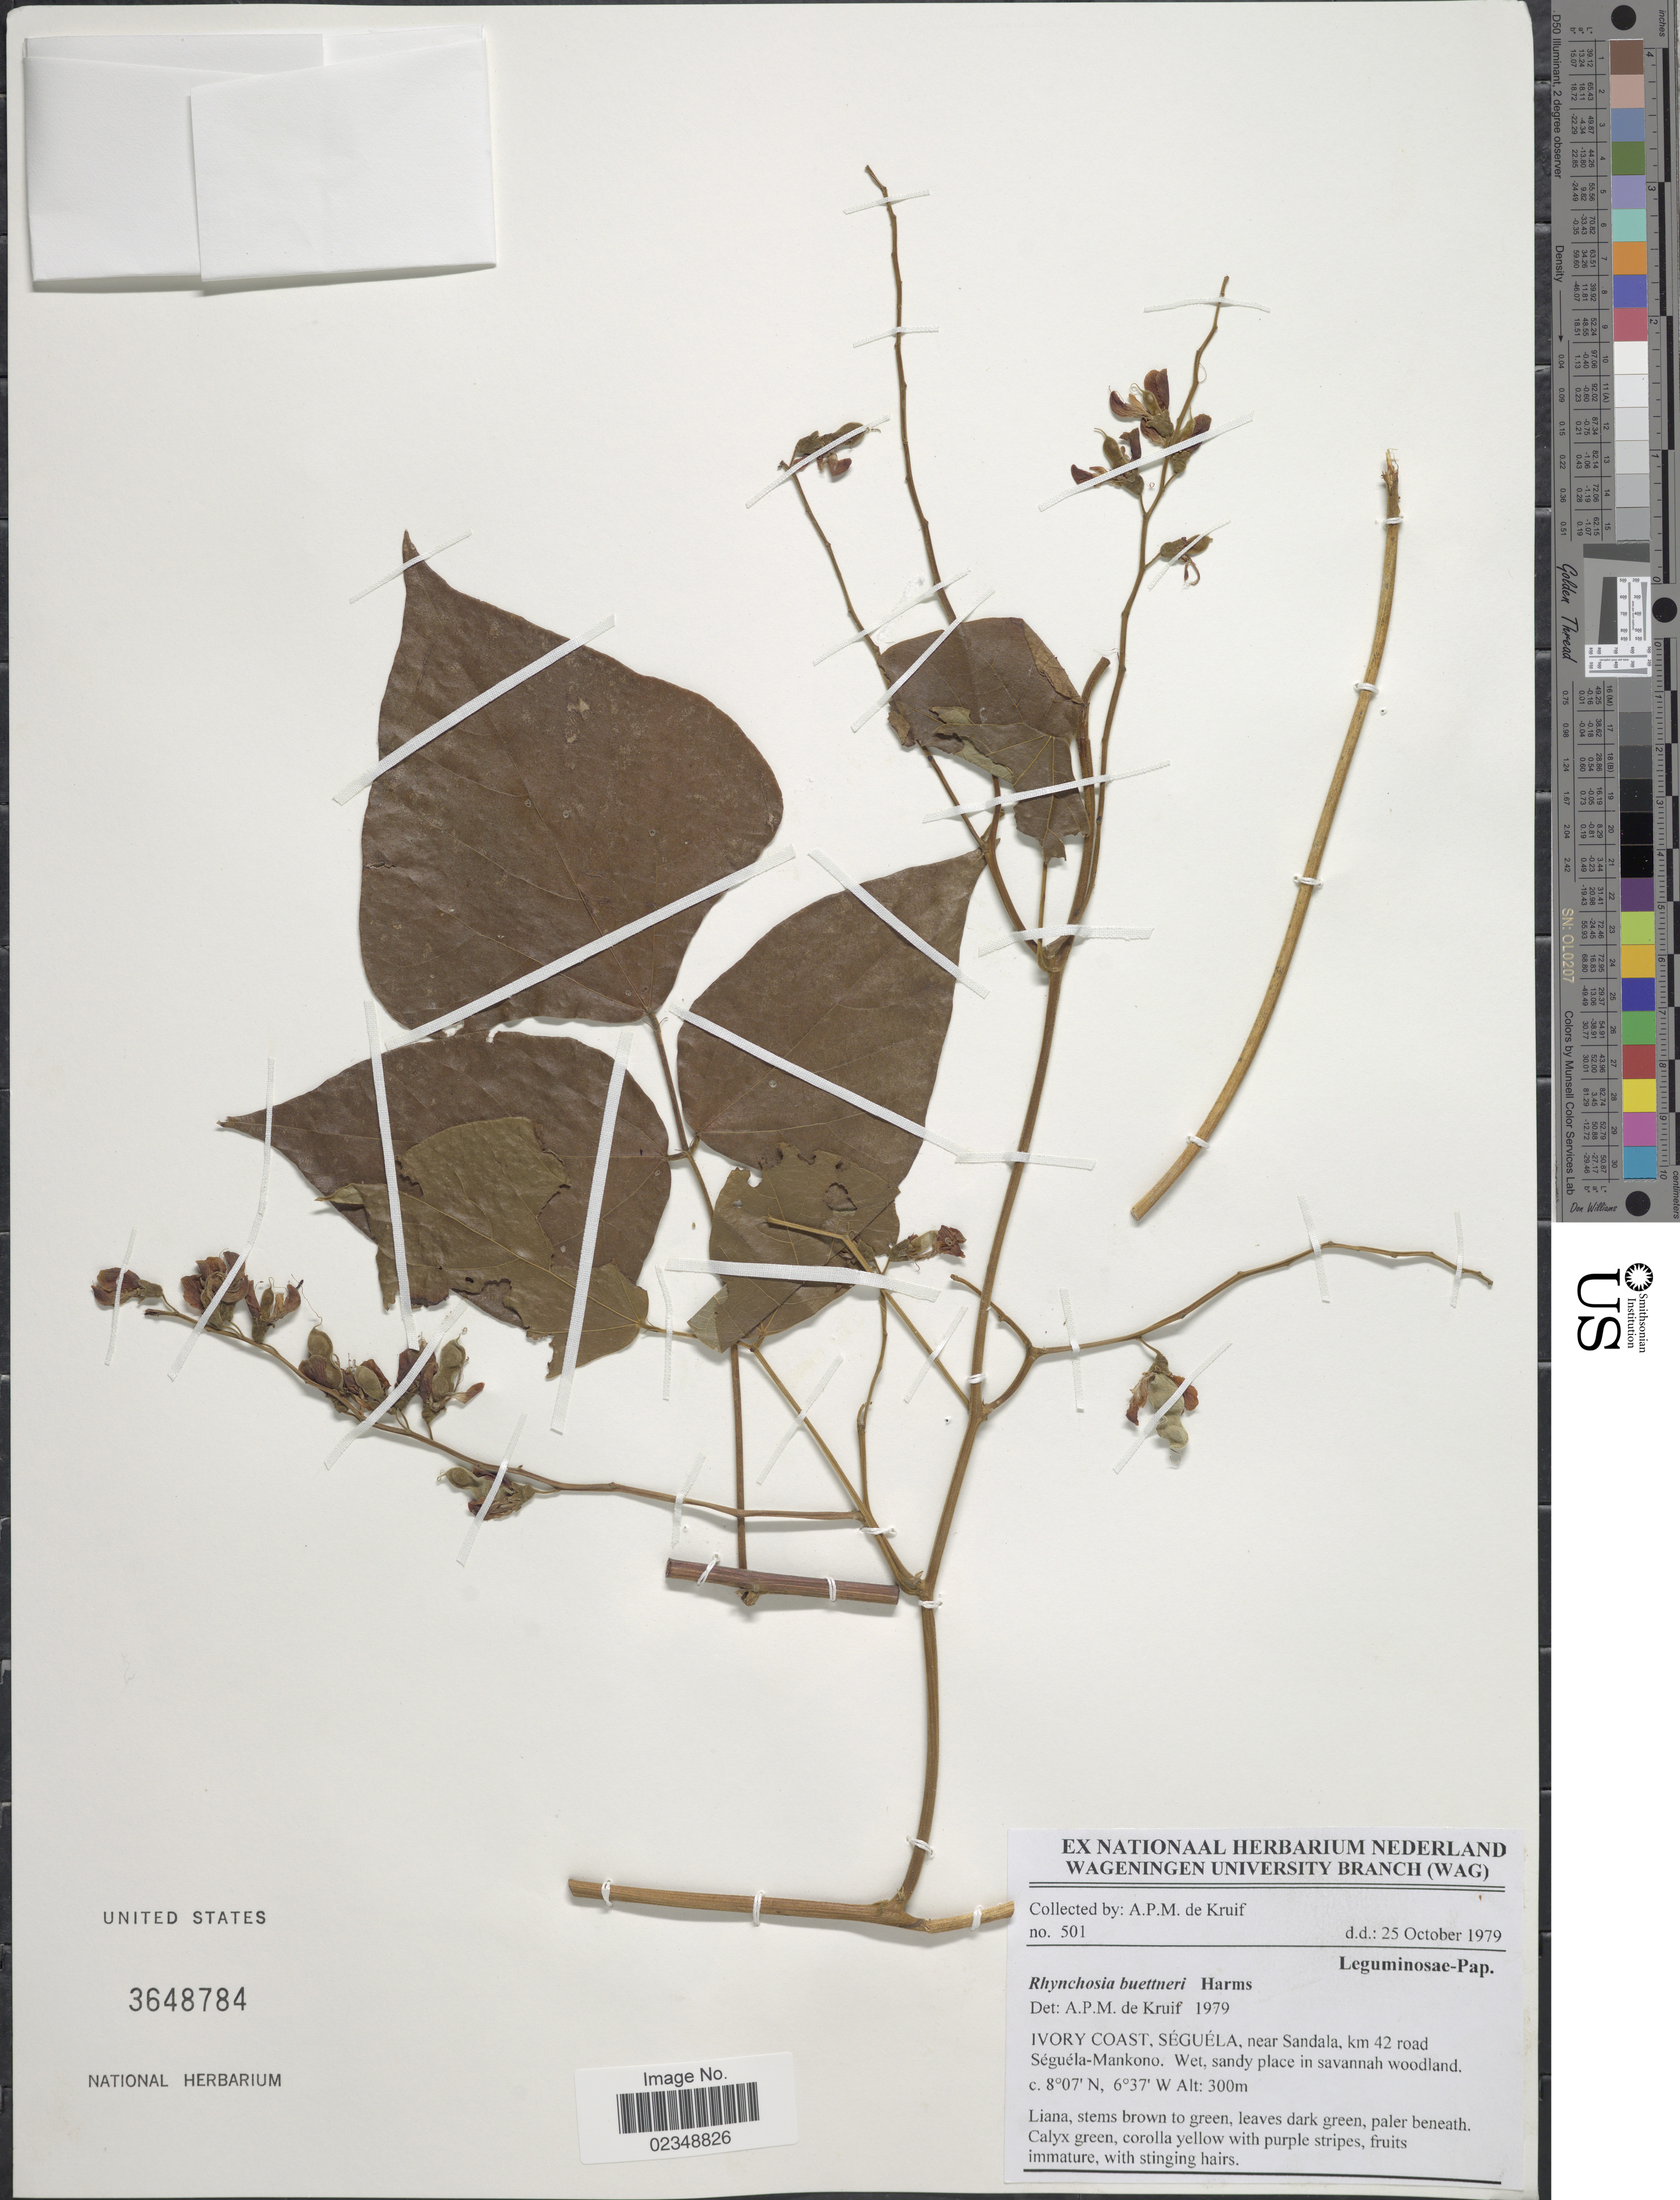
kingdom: Plantae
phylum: Tracheophyta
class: Magnoliopsida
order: Fabales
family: Fabaceae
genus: Rhynchosia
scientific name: Rhynchosia buettneri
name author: Harms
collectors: A. P. de Kruif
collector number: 501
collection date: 1979-10-25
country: Ivory Coast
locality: Ivory Coast, Séguéla, near Sandala, km 42 road Séguéla-Mankono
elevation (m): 300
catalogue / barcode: US 3648784